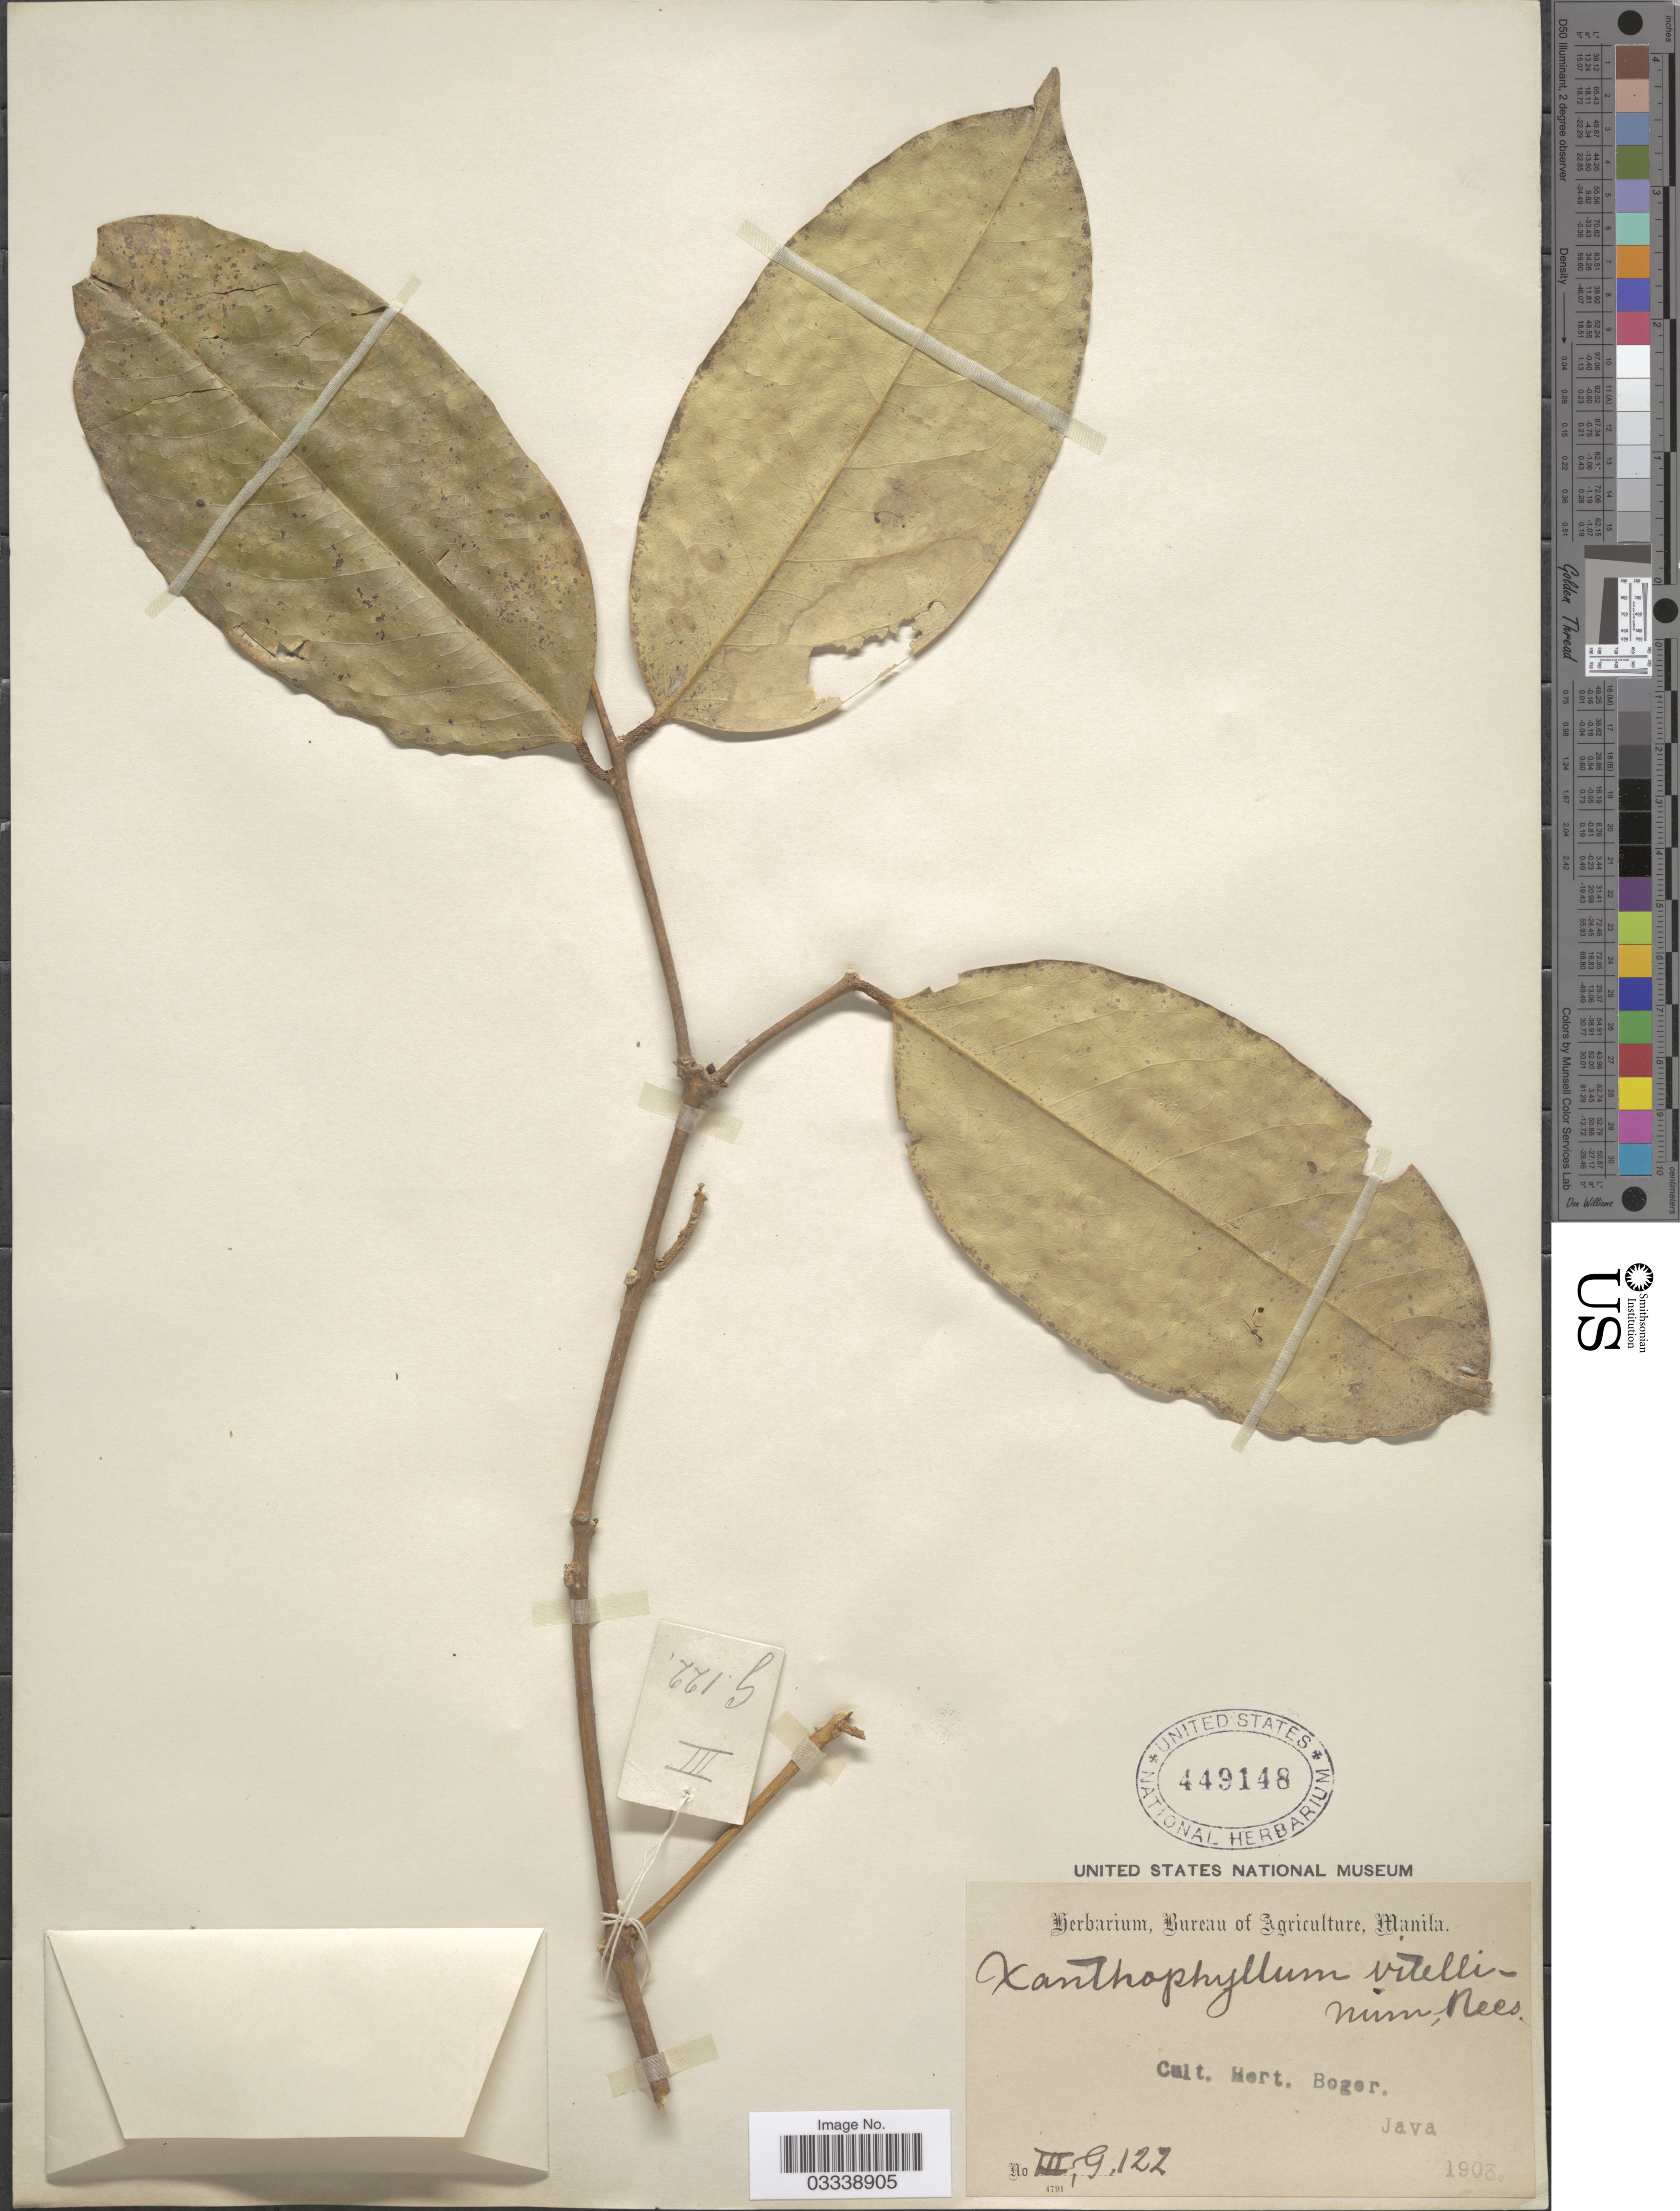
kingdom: Plantae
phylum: Tracheophyta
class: Magnoliopsida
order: Fabales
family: Polygalaceae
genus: Xanthophyllum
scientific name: Xanthophyllum vitellinum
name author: (Blume) D. Dietr.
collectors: ex Herb. Bur. Agric. Manila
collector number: III, G, 122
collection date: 1903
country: Indonesia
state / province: Java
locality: Cult. Hort. Bogor. Java.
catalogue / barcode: US 449148